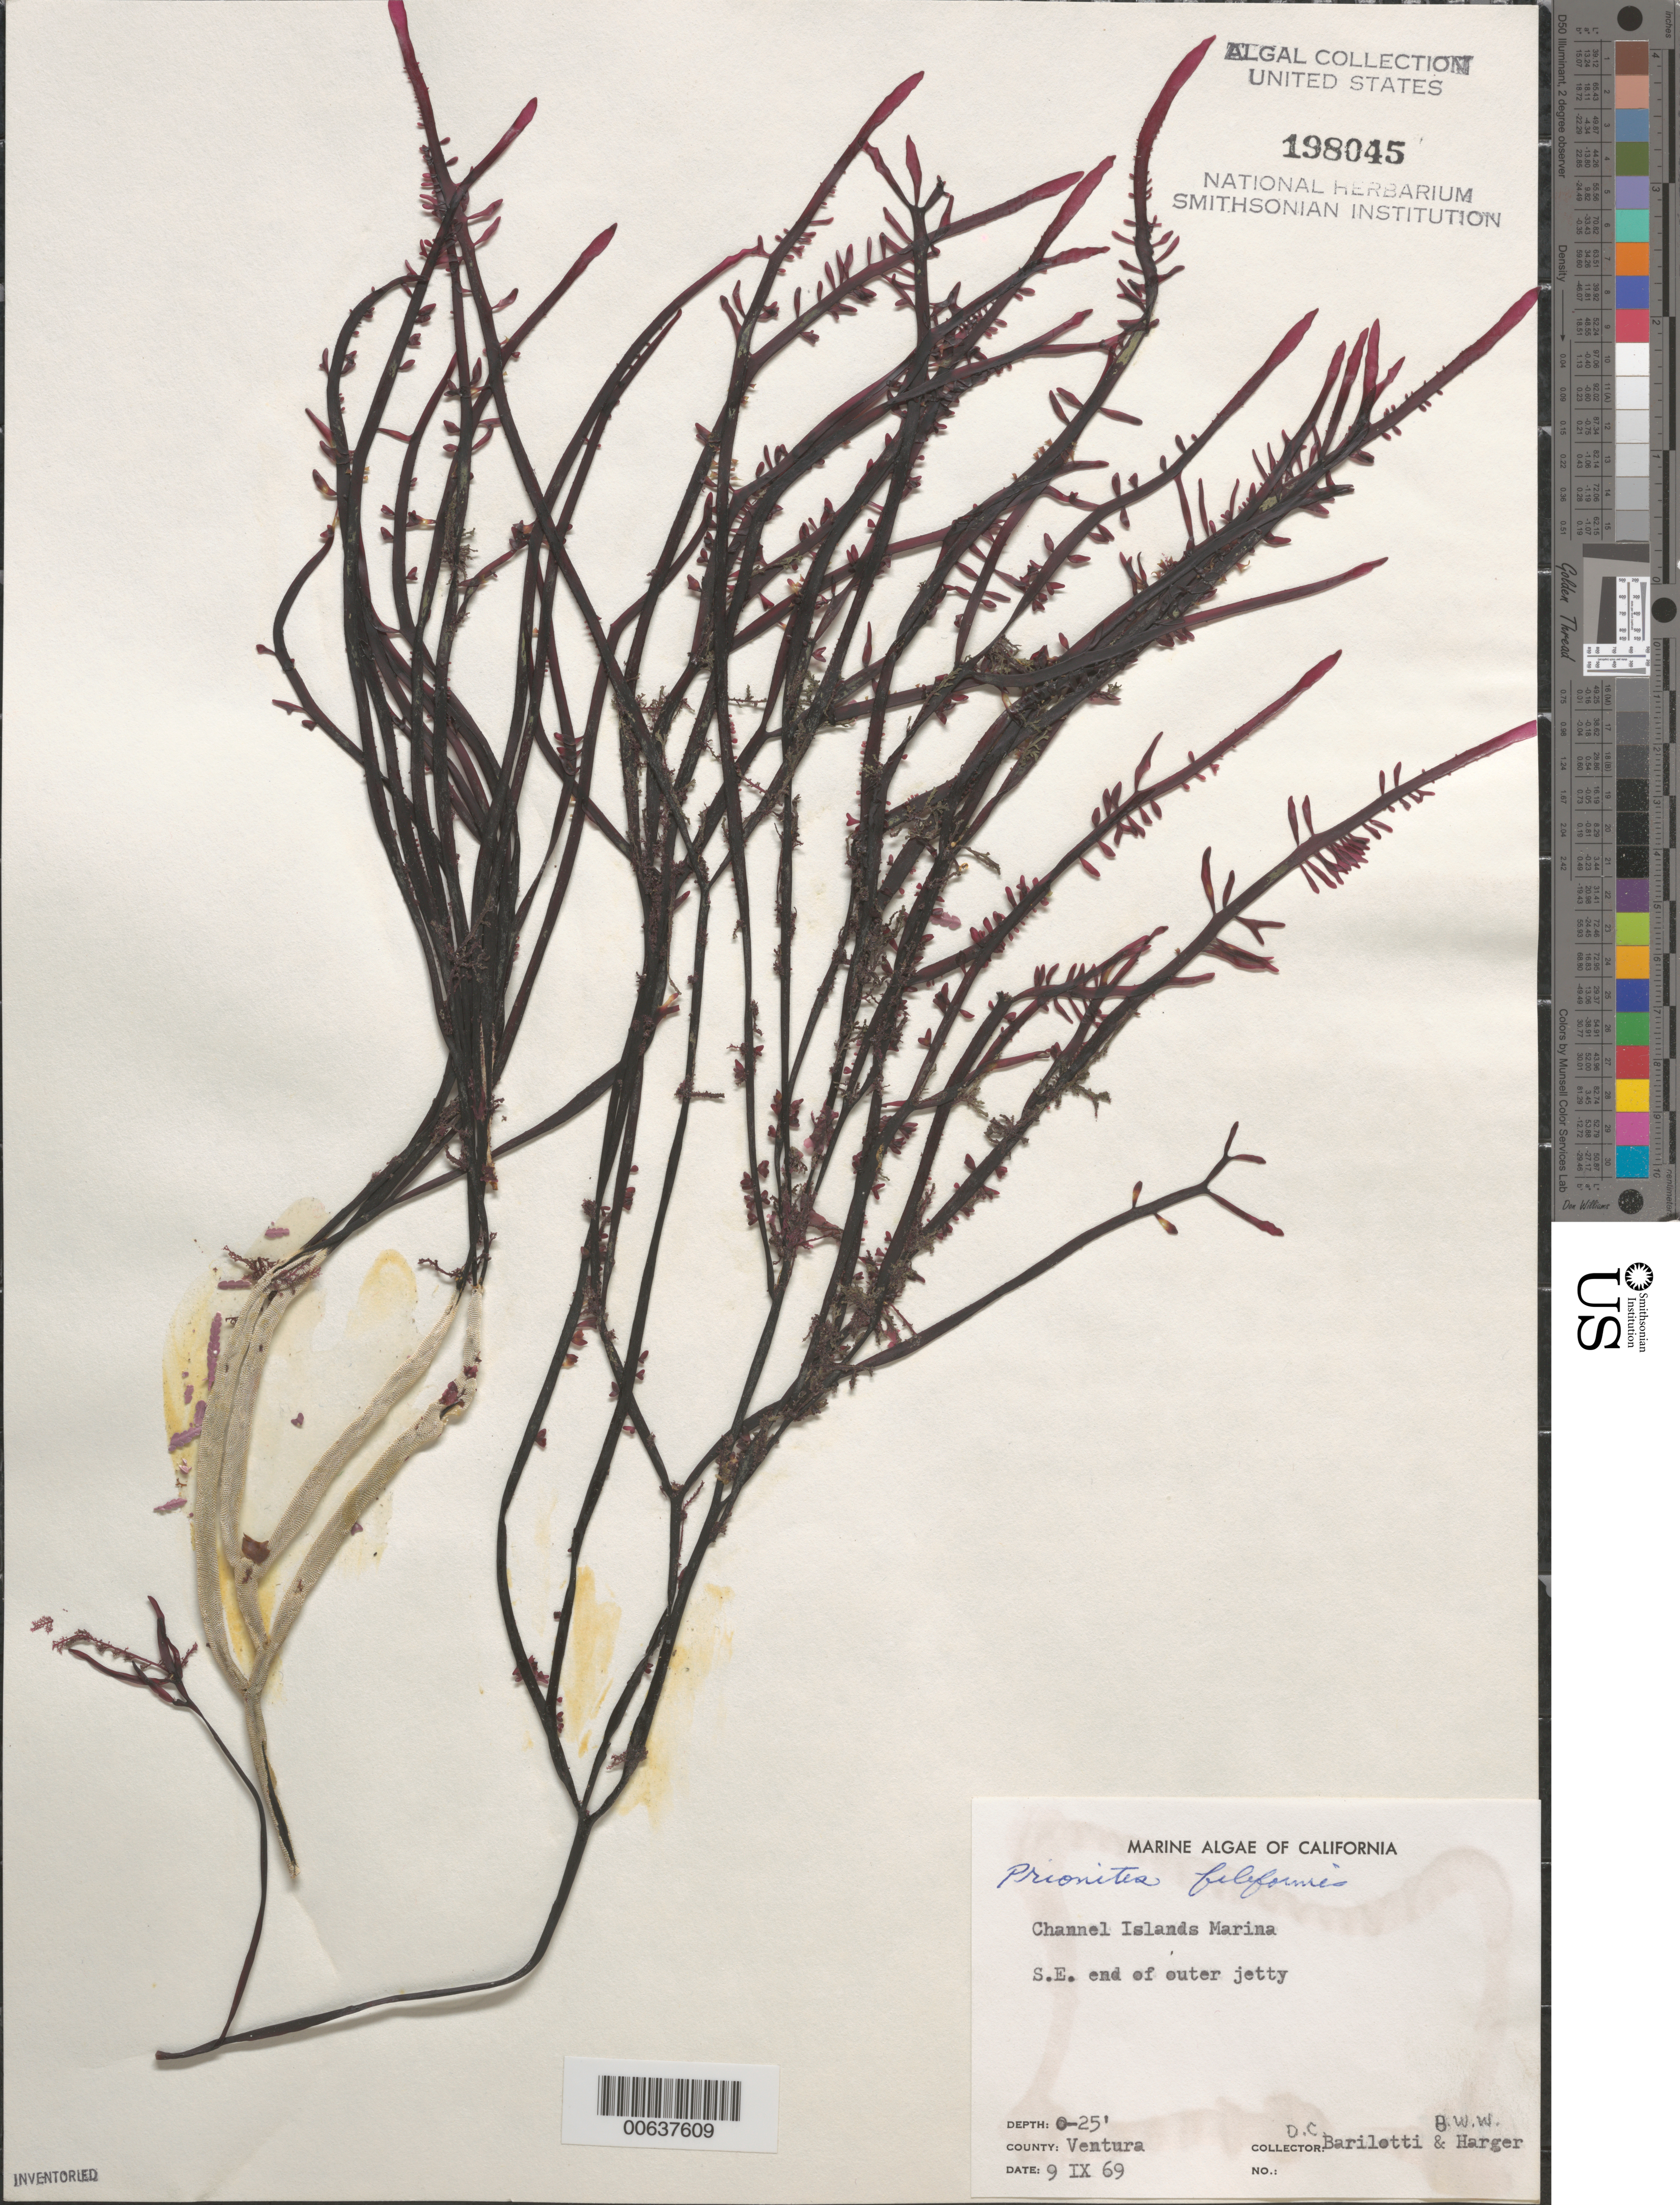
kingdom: Plantae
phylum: Rhodophyta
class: Florideophyceae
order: Halymeniales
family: Halymeniaceae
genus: Prionitis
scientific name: Prionitis filiformis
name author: Kylin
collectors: D. C. Barilotti & B. W. Harger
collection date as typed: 09 Sep 1969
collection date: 1969-09-09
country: United States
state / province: California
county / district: Ventura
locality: Channel Islands Marina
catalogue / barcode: US 198045